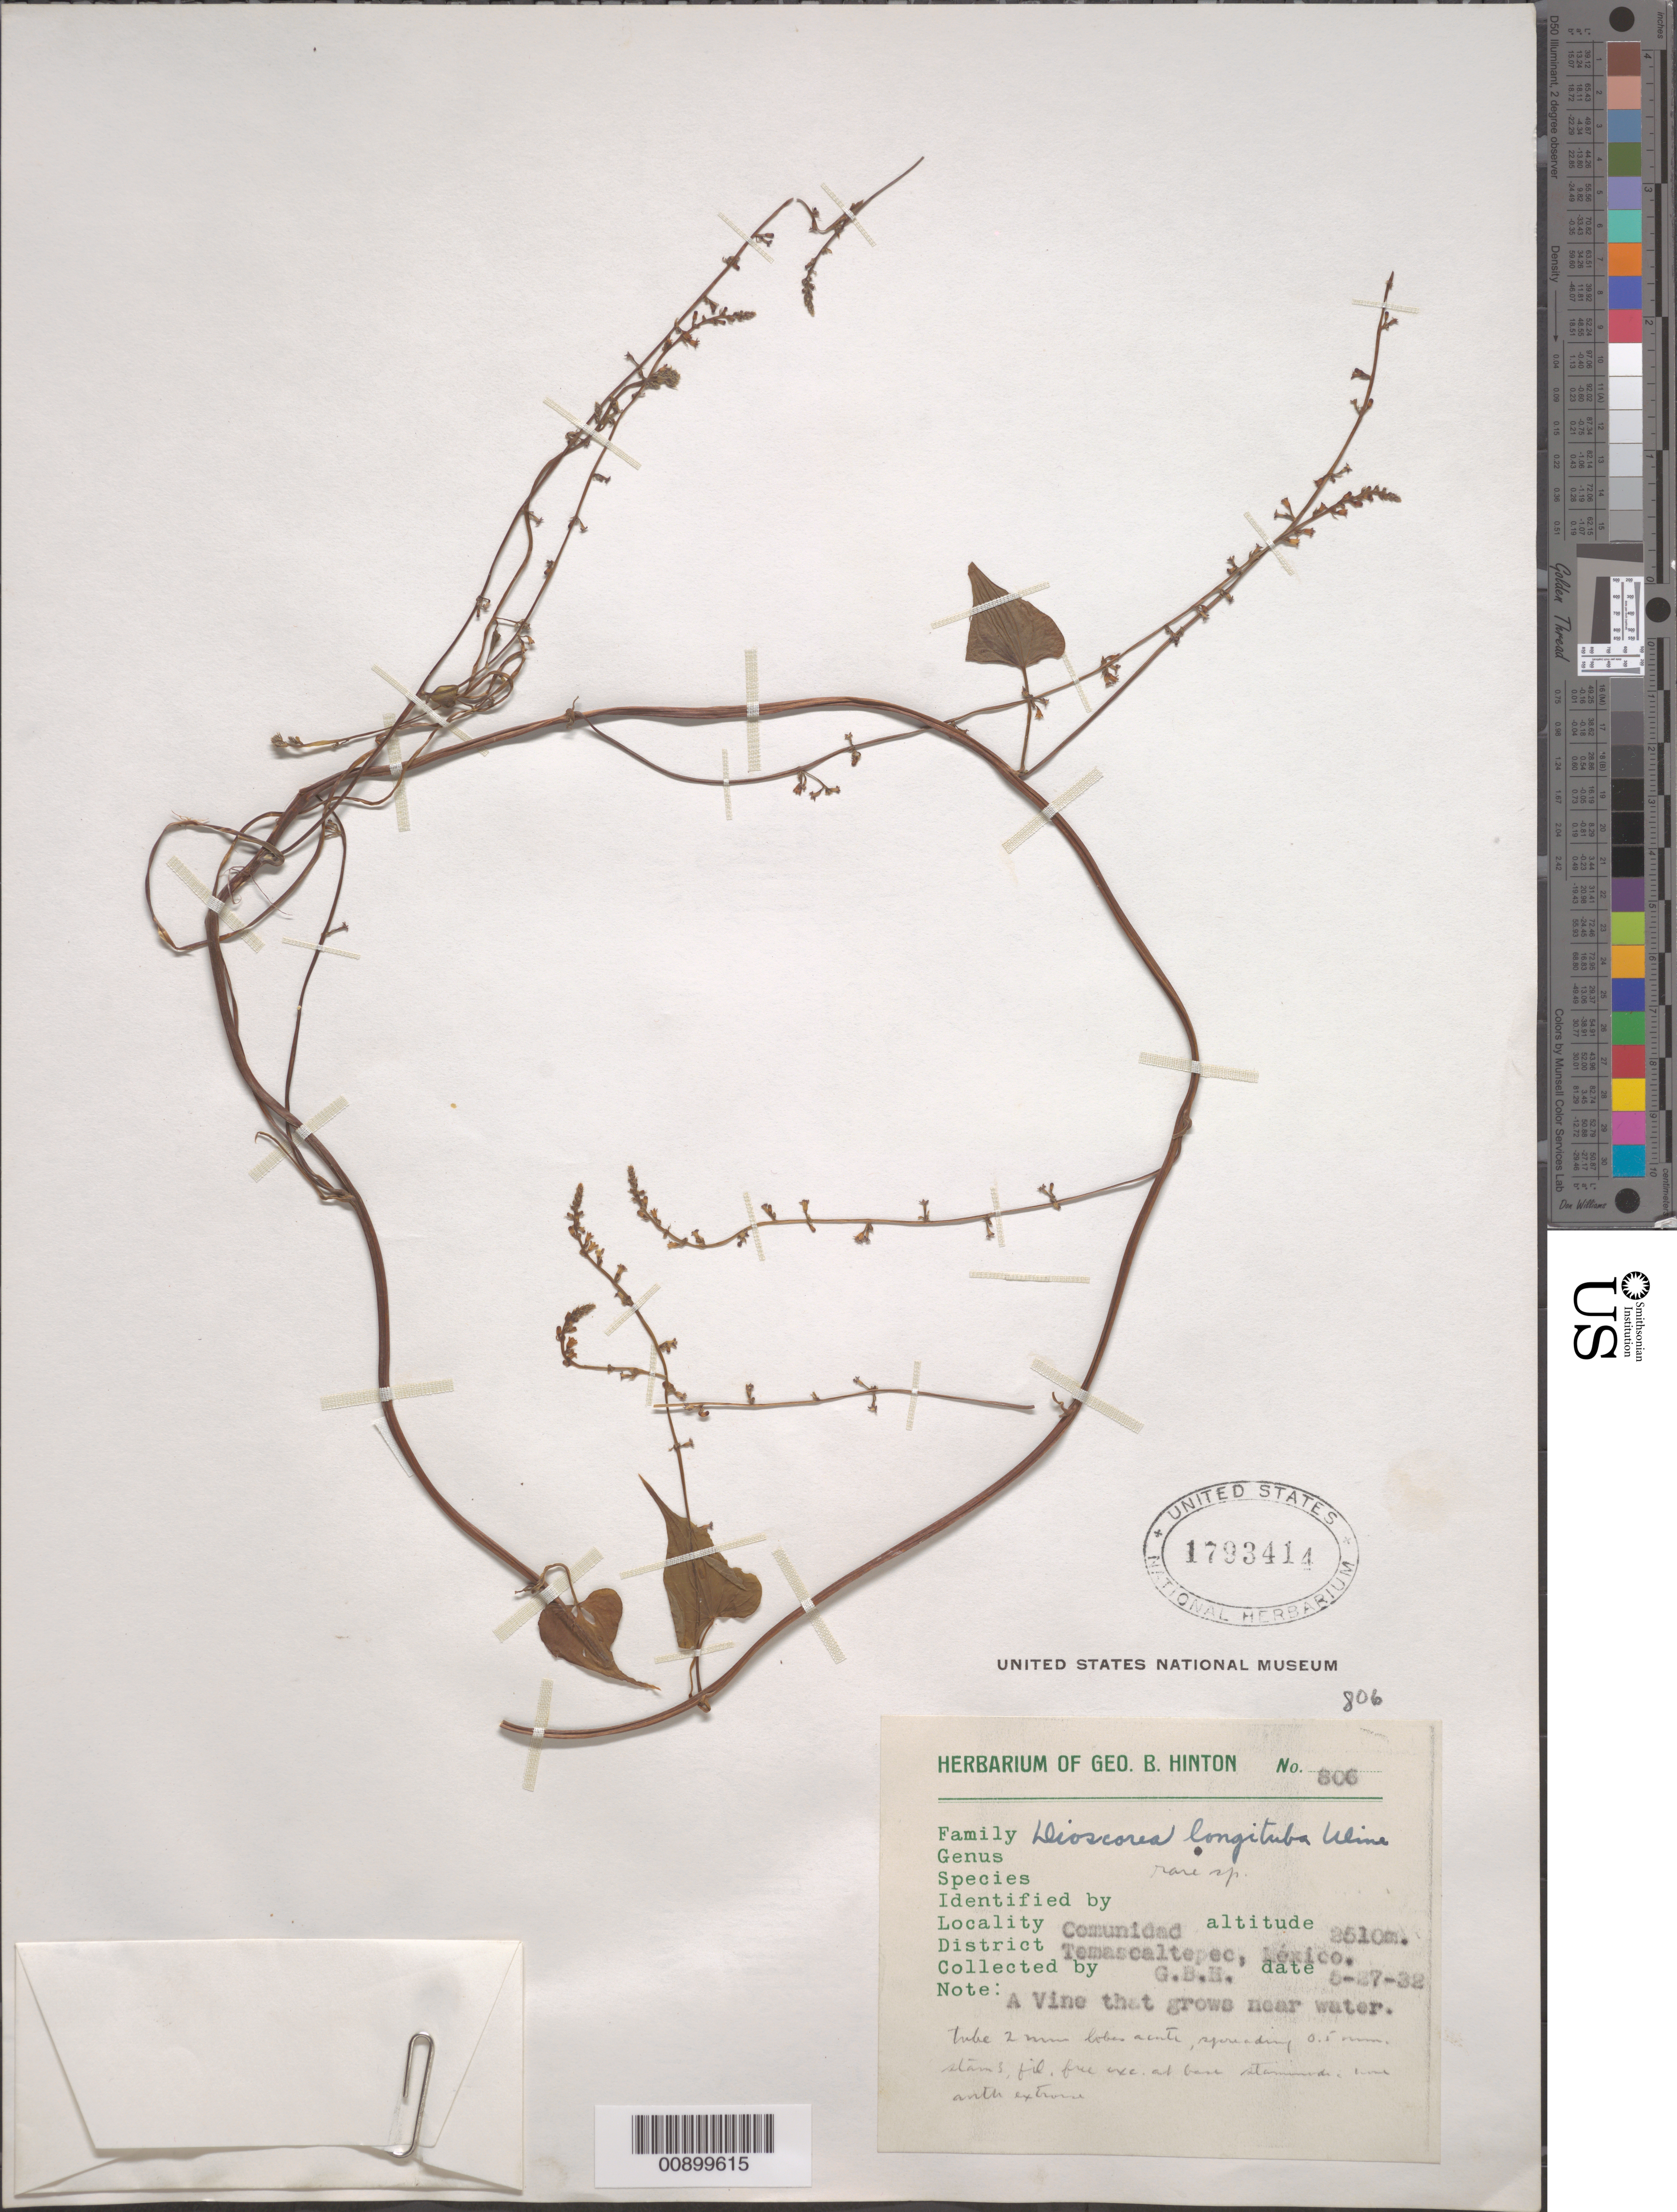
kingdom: Plantae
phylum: Tracheophyta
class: Liliopsida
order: Dioscoreales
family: Dioscoreaceae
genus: Dioscorea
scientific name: Dioscorea longituba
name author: Uline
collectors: G. B. Hinton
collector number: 806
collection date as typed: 27 Jun 1932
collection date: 1932-06-27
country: Mexico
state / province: México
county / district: Temascaltepec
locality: Comunidad, District of Temascaltepec, State of México.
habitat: Grows near water.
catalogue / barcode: US 1793414